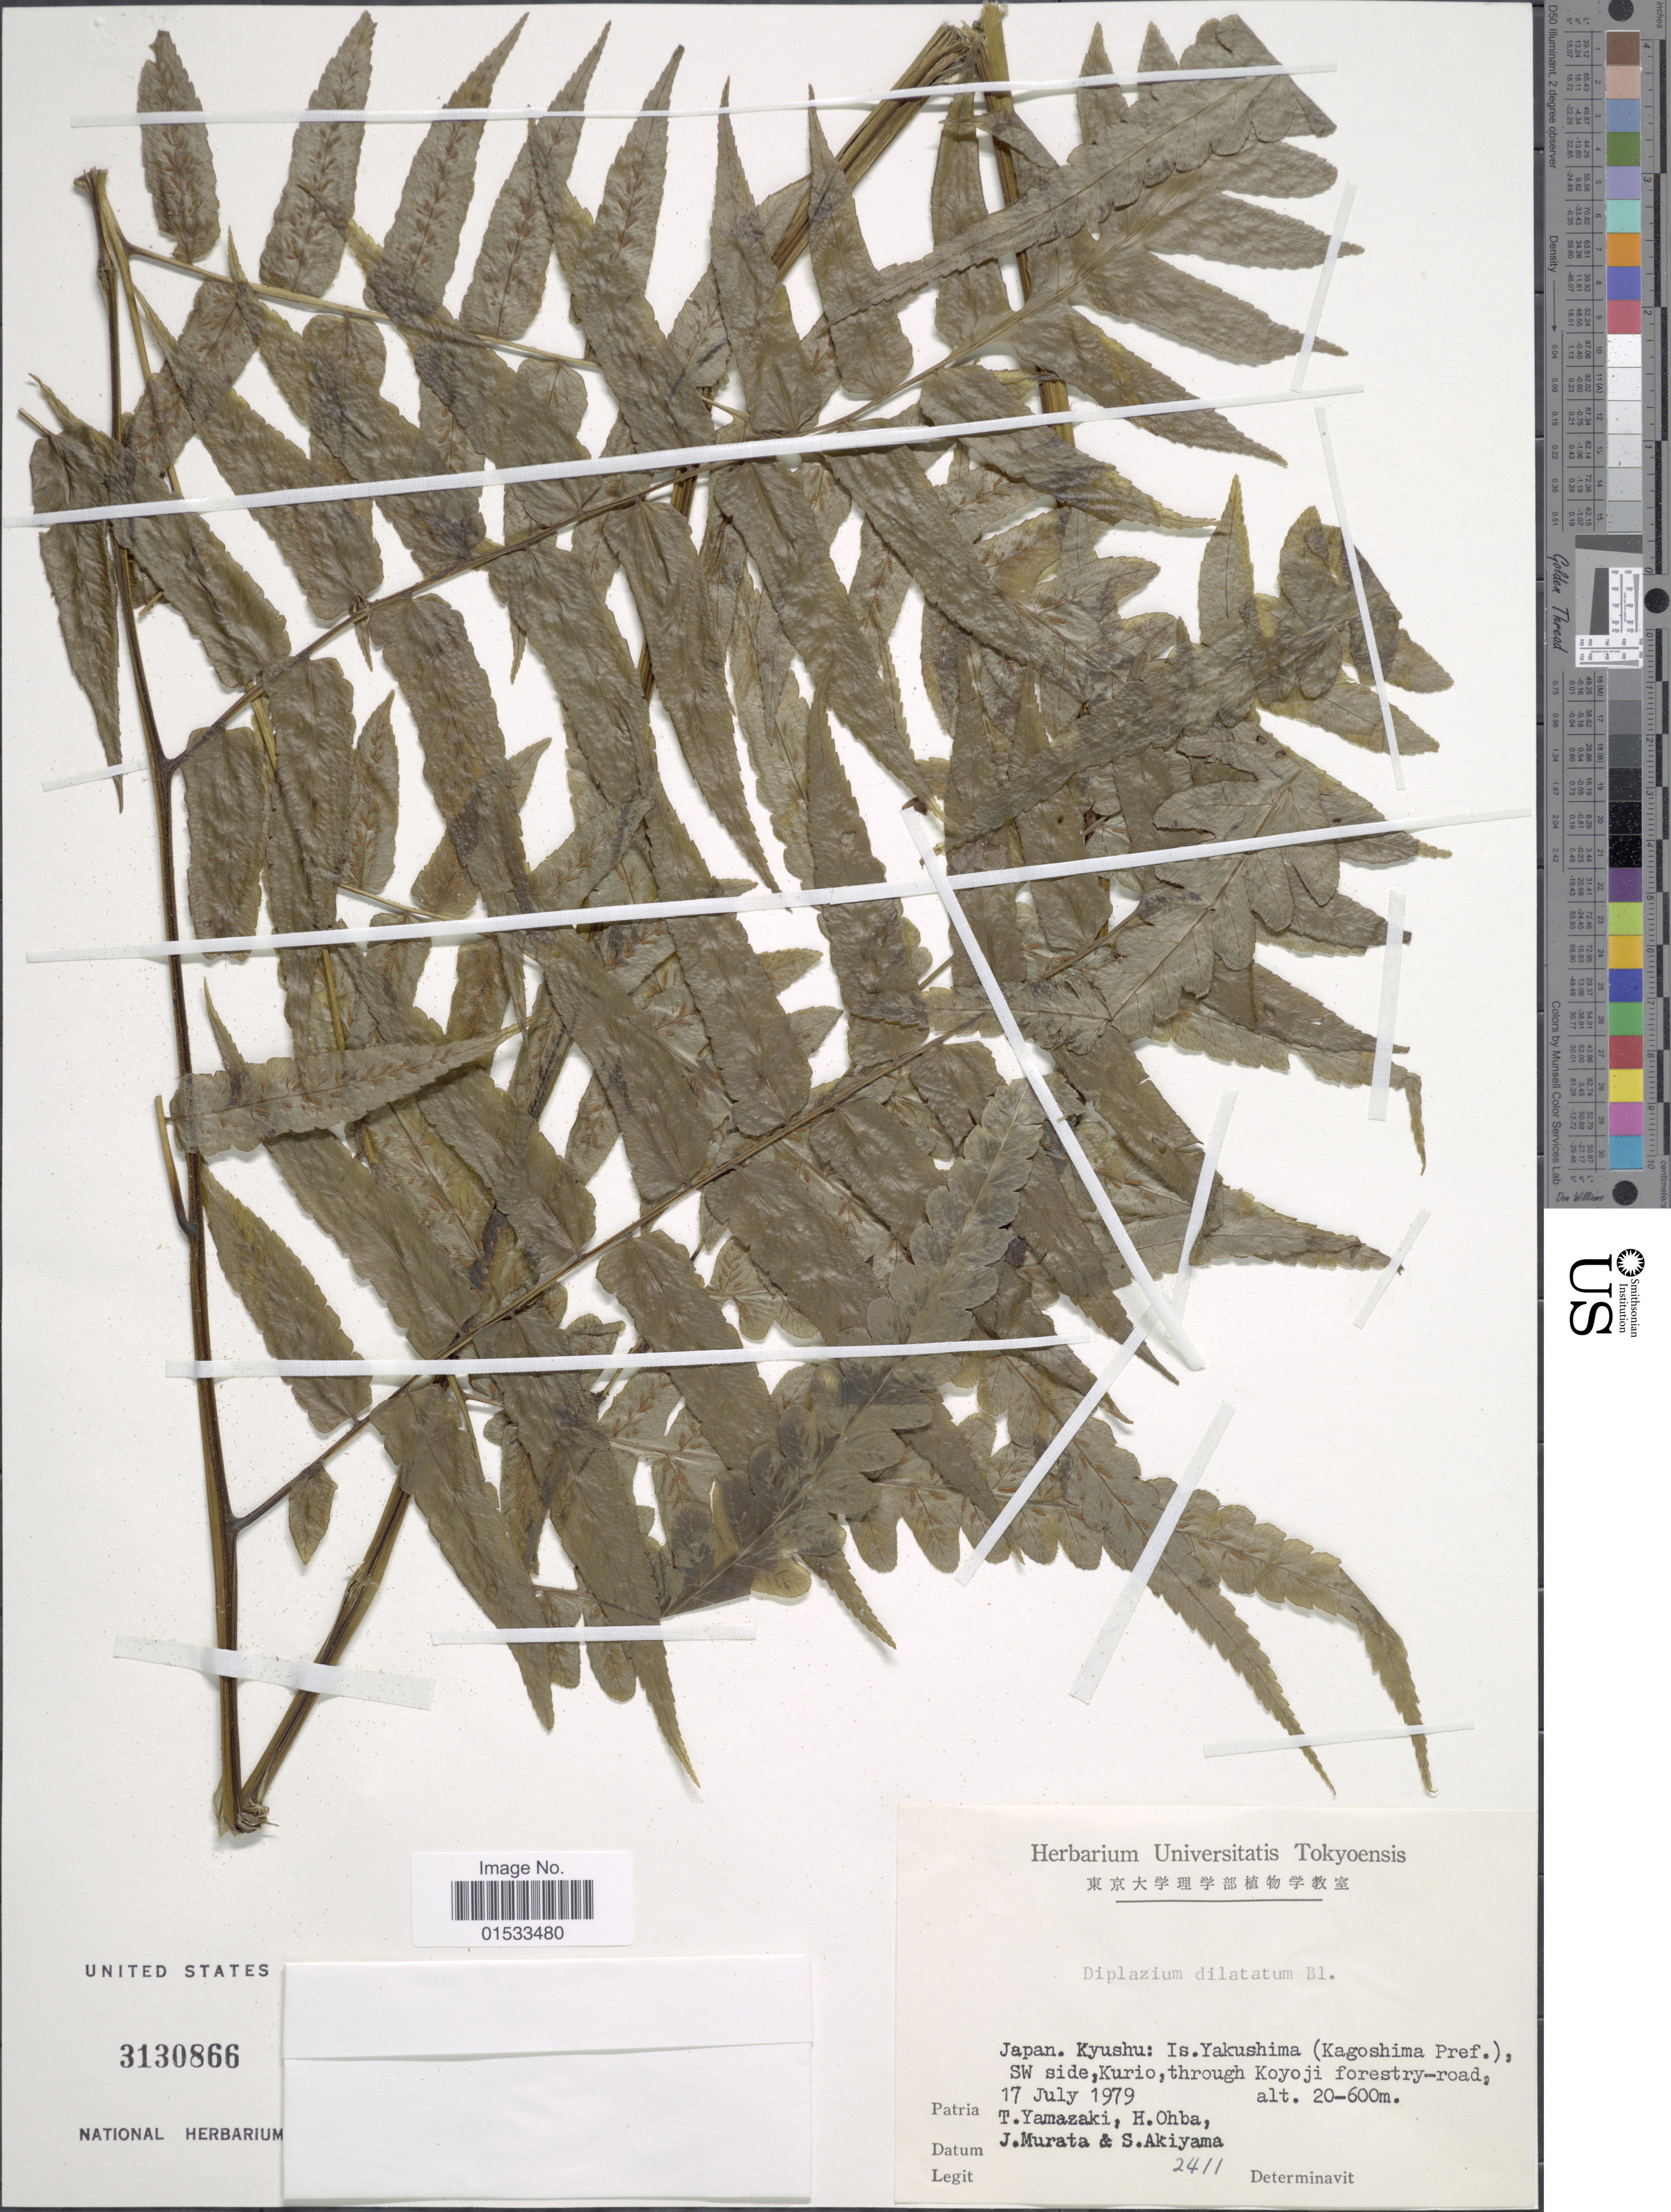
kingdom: Plantae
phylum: Tracheophyta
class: Polypodiopsida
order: Polypodiales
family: Athyriaceae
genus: Diplazium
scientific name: Diplazium dilatatum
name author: Blume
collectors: T. Yamazaki, H. Ohba, J. Murata & Shinobu Akiyama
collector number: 2411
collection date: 1979-07-17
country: Japan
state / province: Kagosima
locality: Kyushu, Is. Yakushima, SW side, Kurio, through Koyoji forestry- road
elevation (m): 20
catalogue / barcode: US 3130866